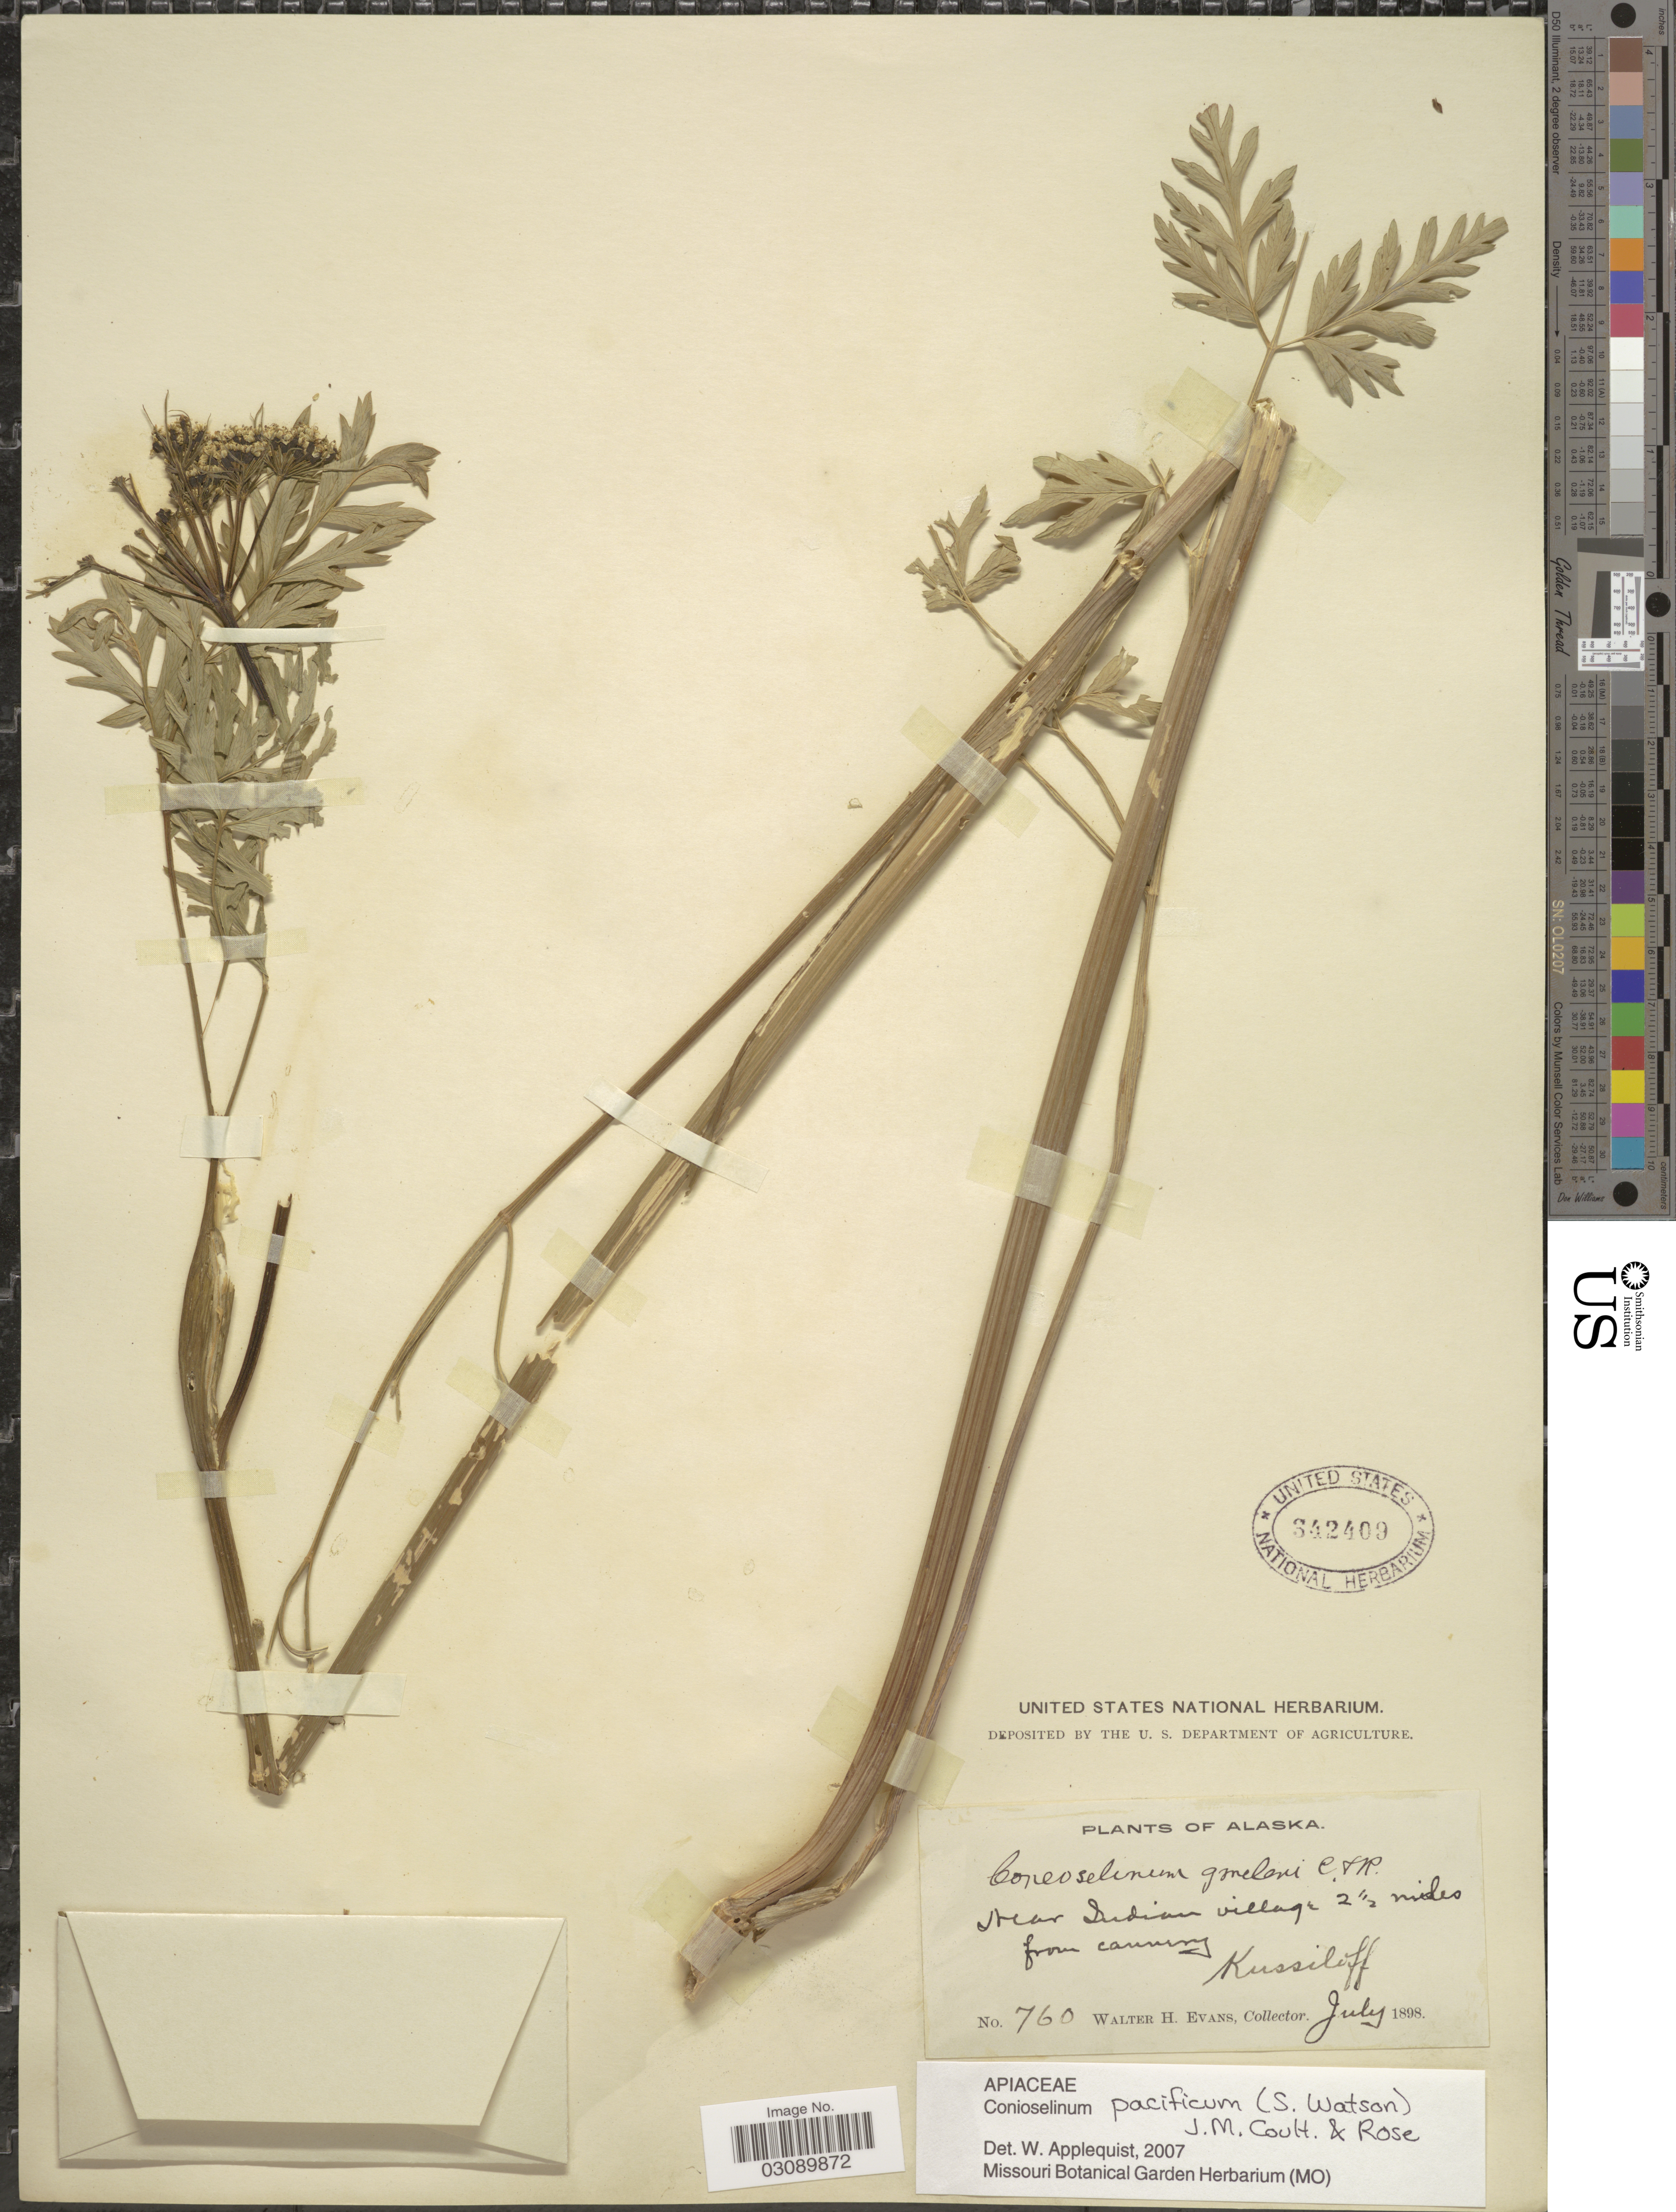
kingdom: Plantae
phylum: Tracheophyta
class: Magnoliopsida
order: Apiales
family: Apiaceae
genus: Conioselinum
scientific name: Conioselinum pacificum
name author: (S. Watson) J.M. Coult. & Rose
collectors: W. H. Evans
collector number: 760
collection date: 1898-07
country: United States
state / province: Alaska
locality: Near Indian village 2½ miles from cannery. Kussiloff.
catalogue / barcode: US 342409